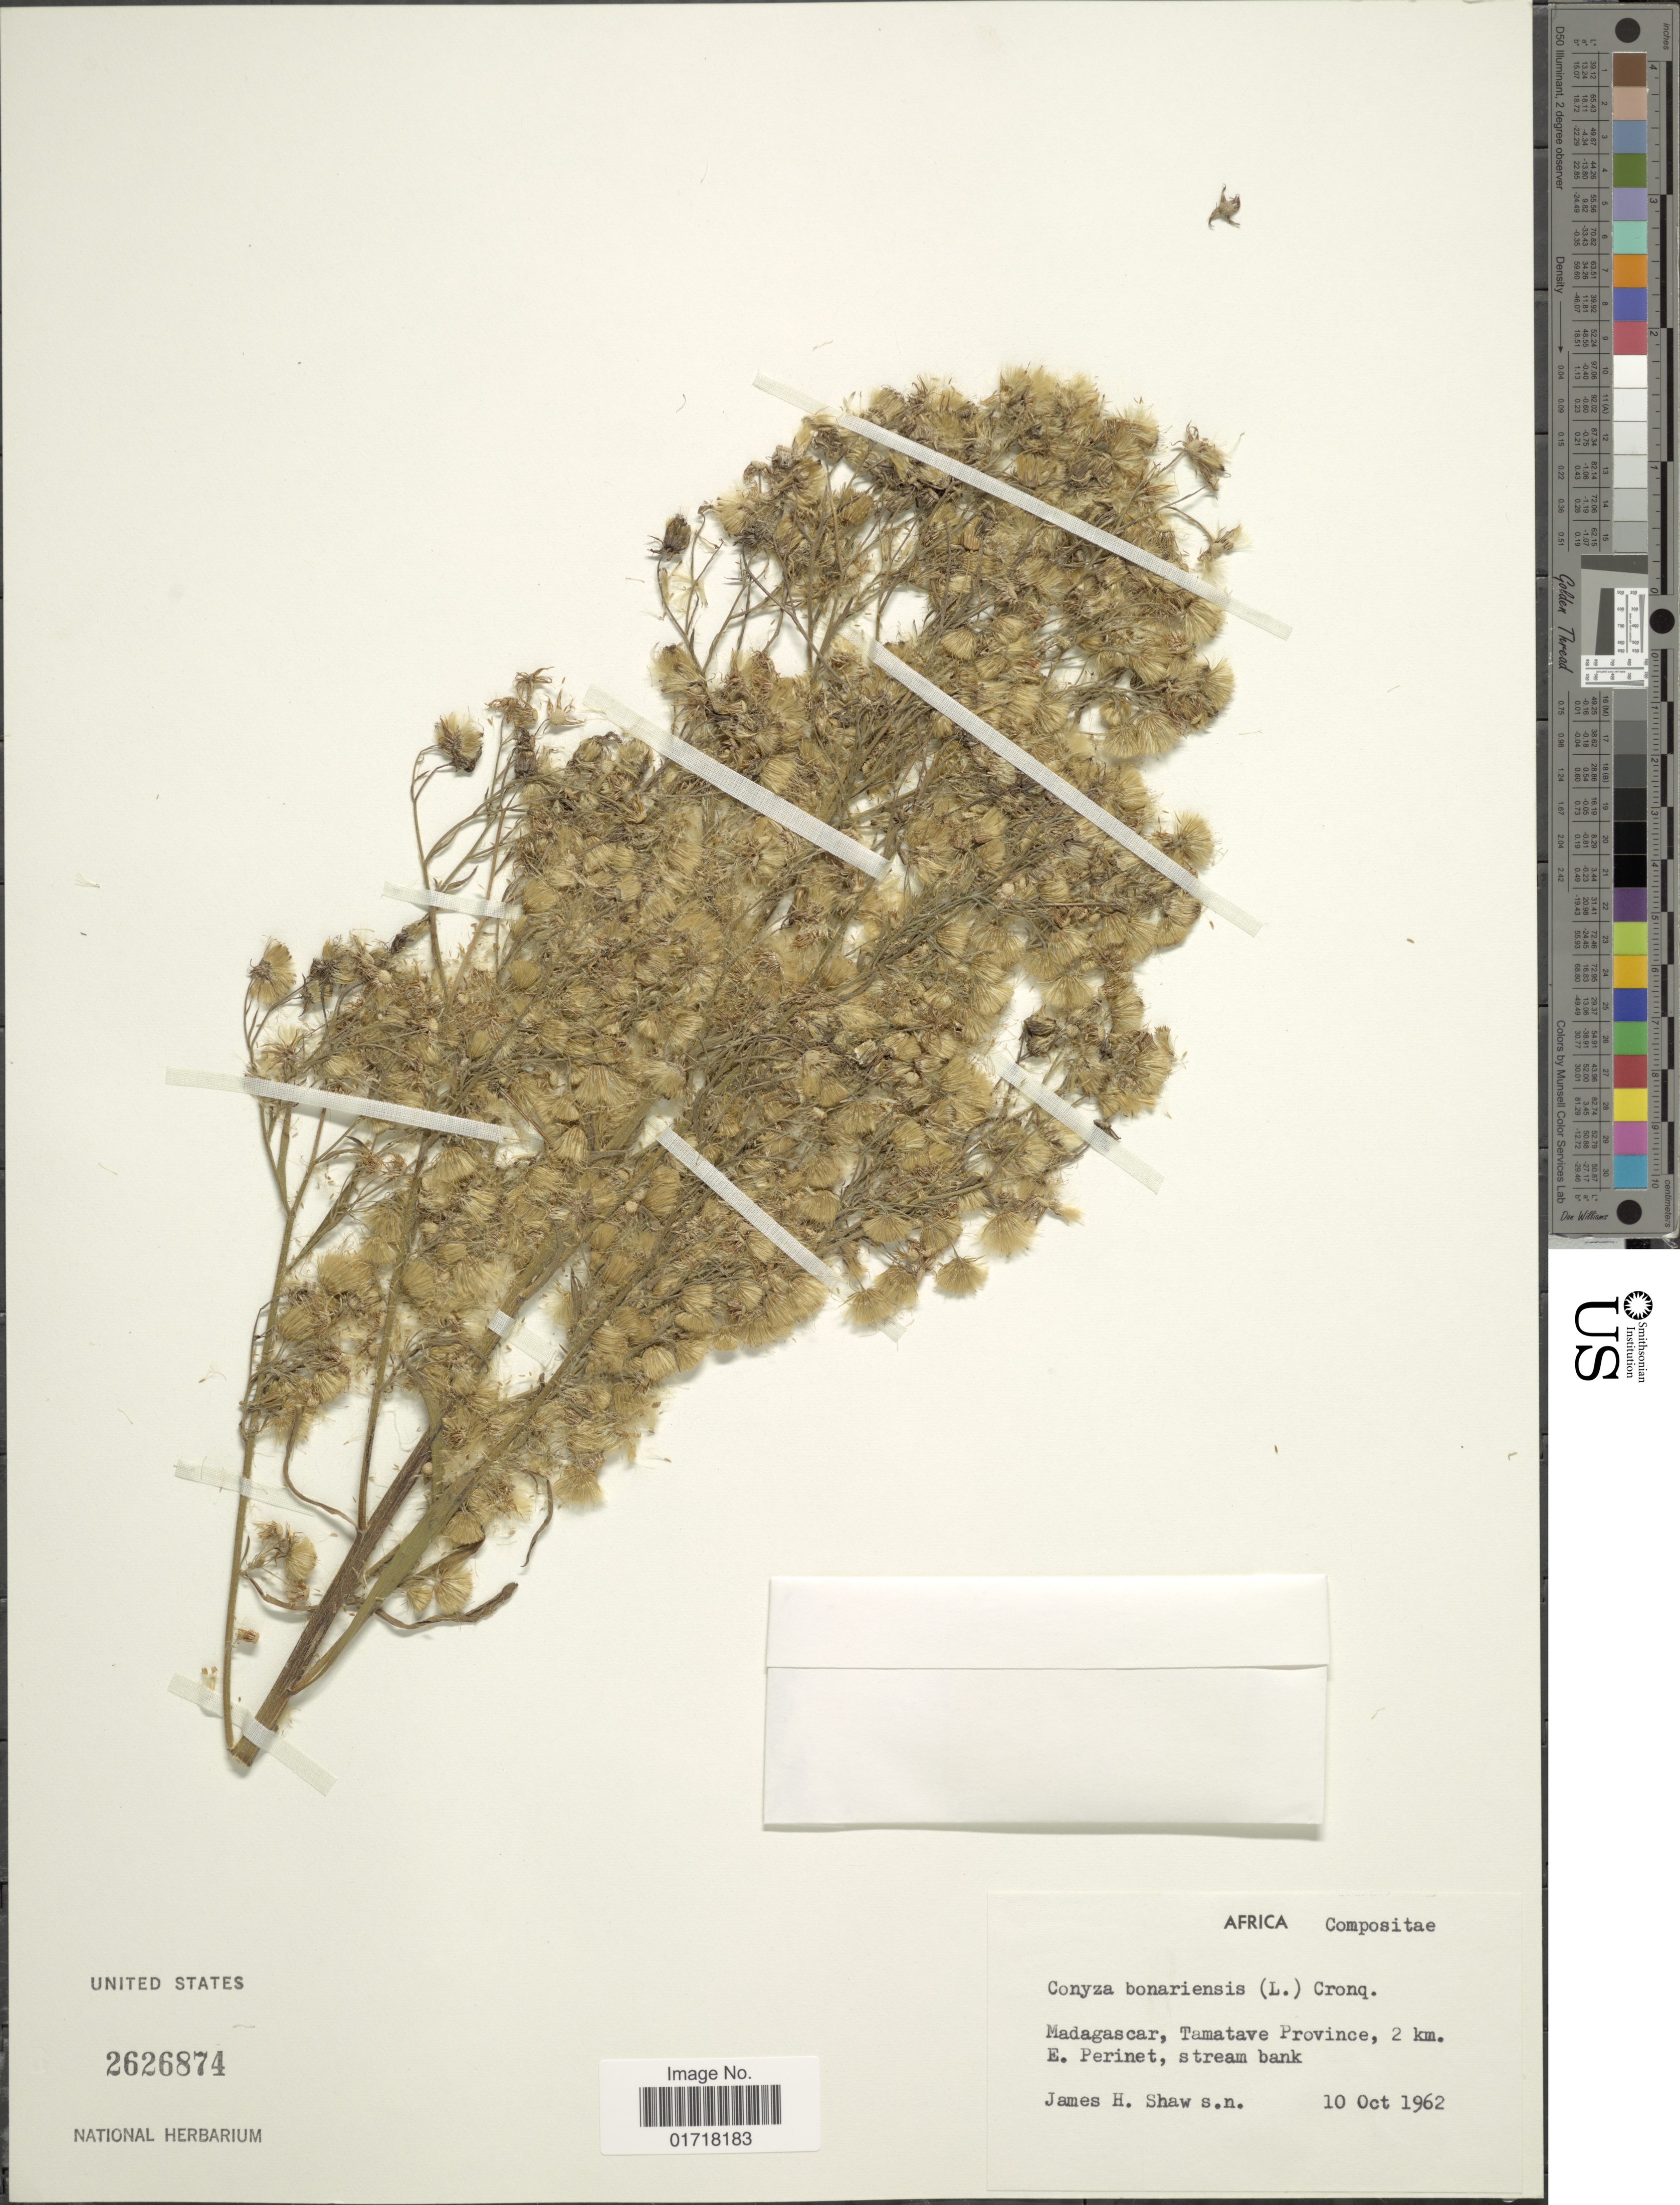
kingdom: Plantae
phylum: Tracheophyta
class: Magnoliopsida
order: Asterales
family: Asteraceae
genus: Conyza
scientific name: Conyza bonariensis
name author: (L.) Cronq.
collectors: J. Shaw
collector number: s.n.q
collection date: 1962-10-10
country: Madagascar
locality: Madagascar, Tamatave Province, 2 km E. Perinet, stream bank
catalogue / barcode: US 2626874